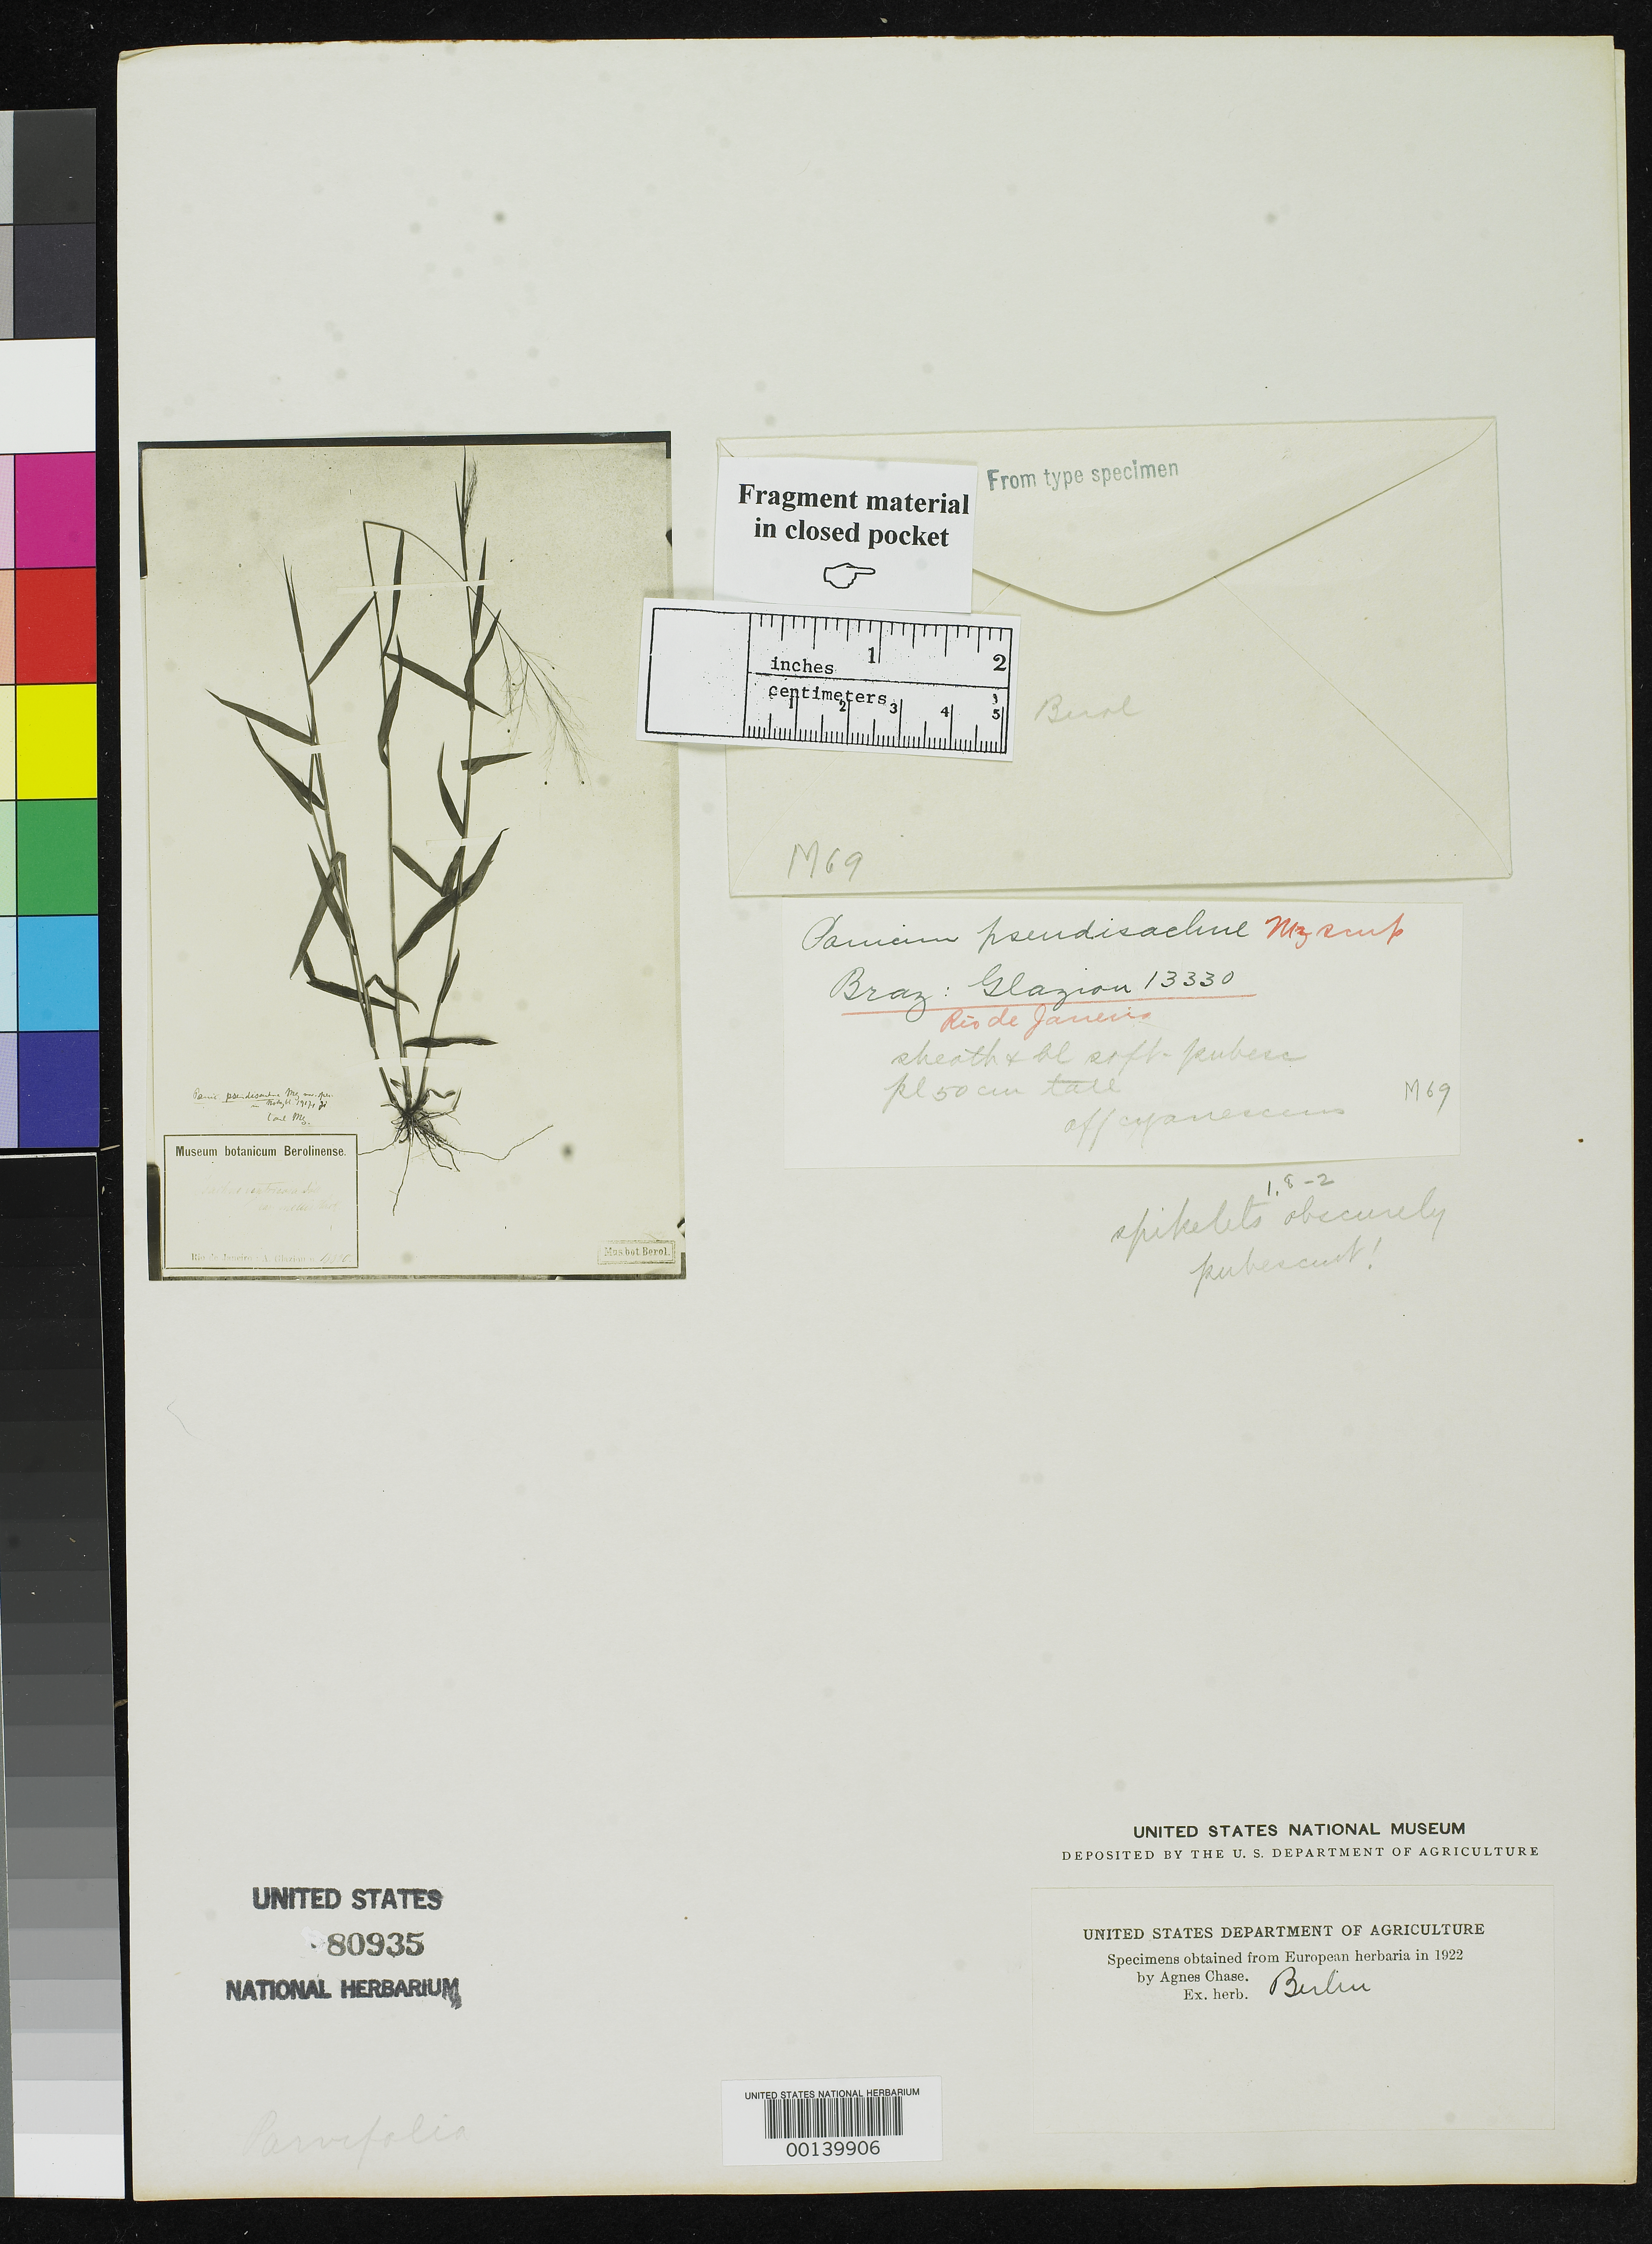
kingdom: Plantae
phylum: Tracheophyta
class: Liliopsida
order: Poales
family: Poaceae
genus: Panicum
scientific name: Panicum pseudisachne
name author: Mez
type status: Type Fragment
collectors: A. F. M. Glaziou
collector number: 13330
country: Brazil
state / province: Rio de Janeiro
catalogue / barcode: US 80935